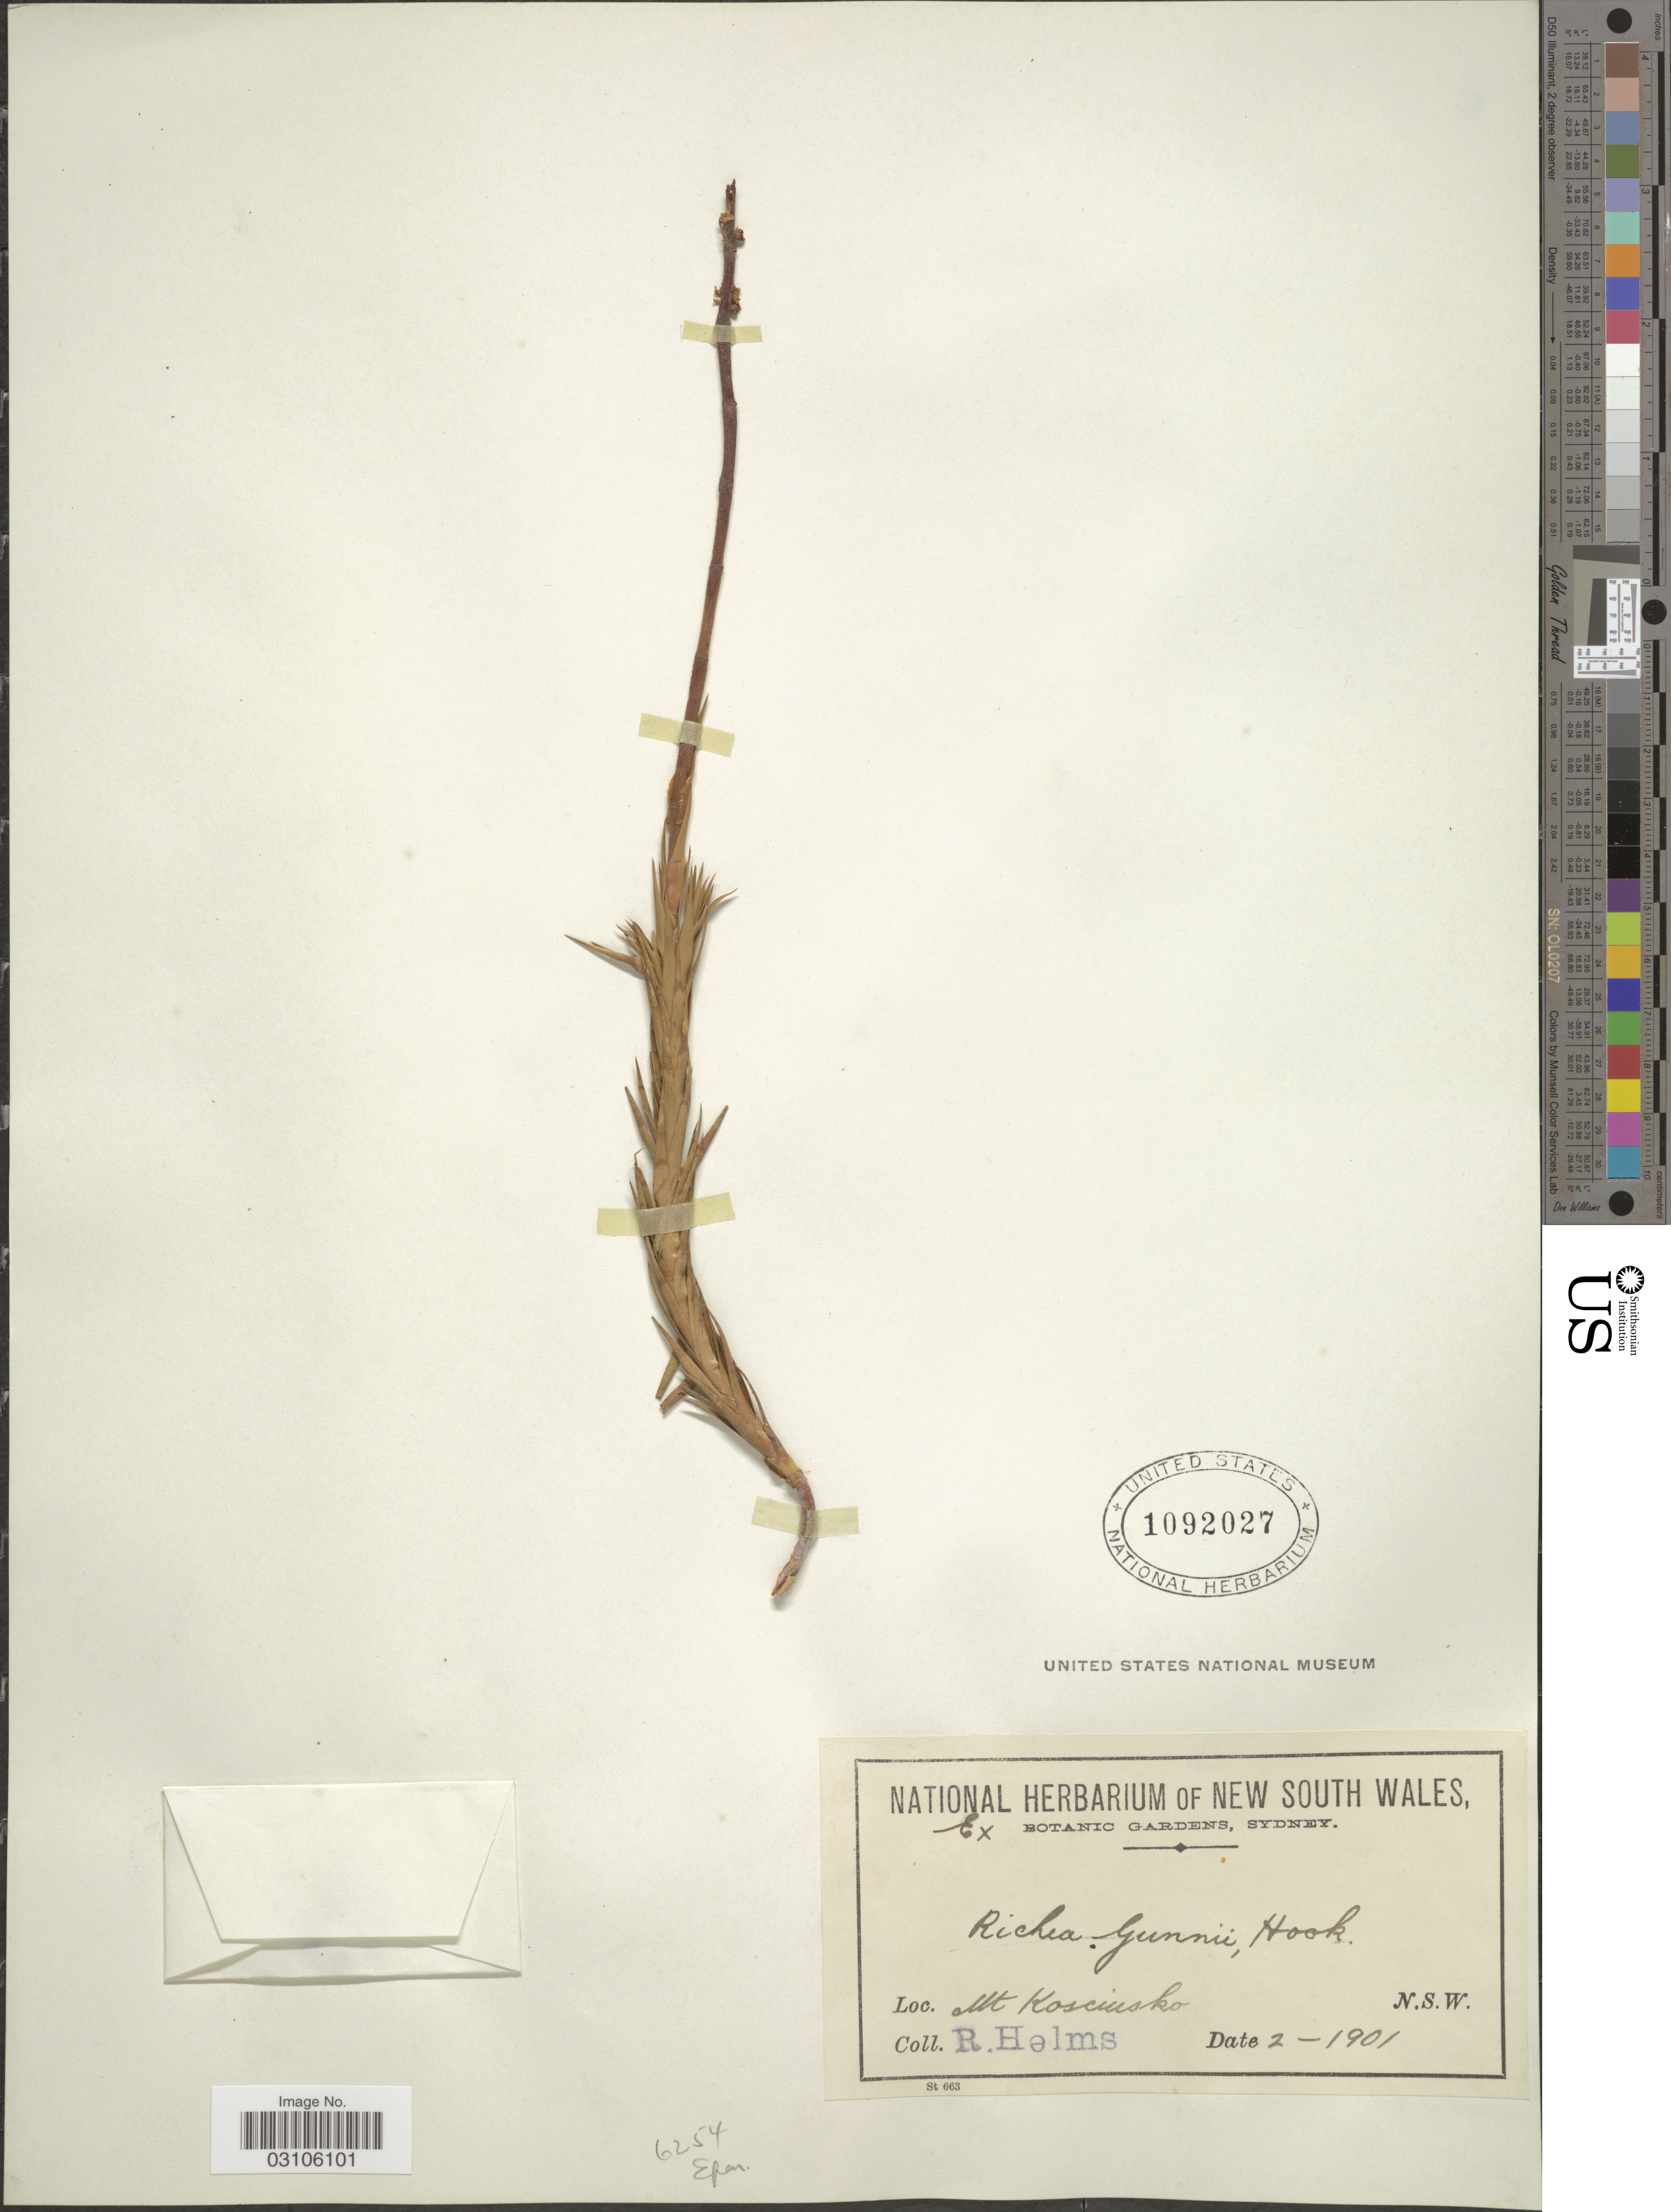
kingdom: Plantae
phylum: Tracheophyta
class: Magnoliopsida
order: Ericales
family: Ericaceae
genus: Richea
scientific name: Richea gunnii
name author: Hook. f.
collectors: R. Helms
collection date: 1901-02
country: Australia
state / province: New South Wales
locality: Mt Kosciusko N.S.W.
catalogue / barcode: US 1092027